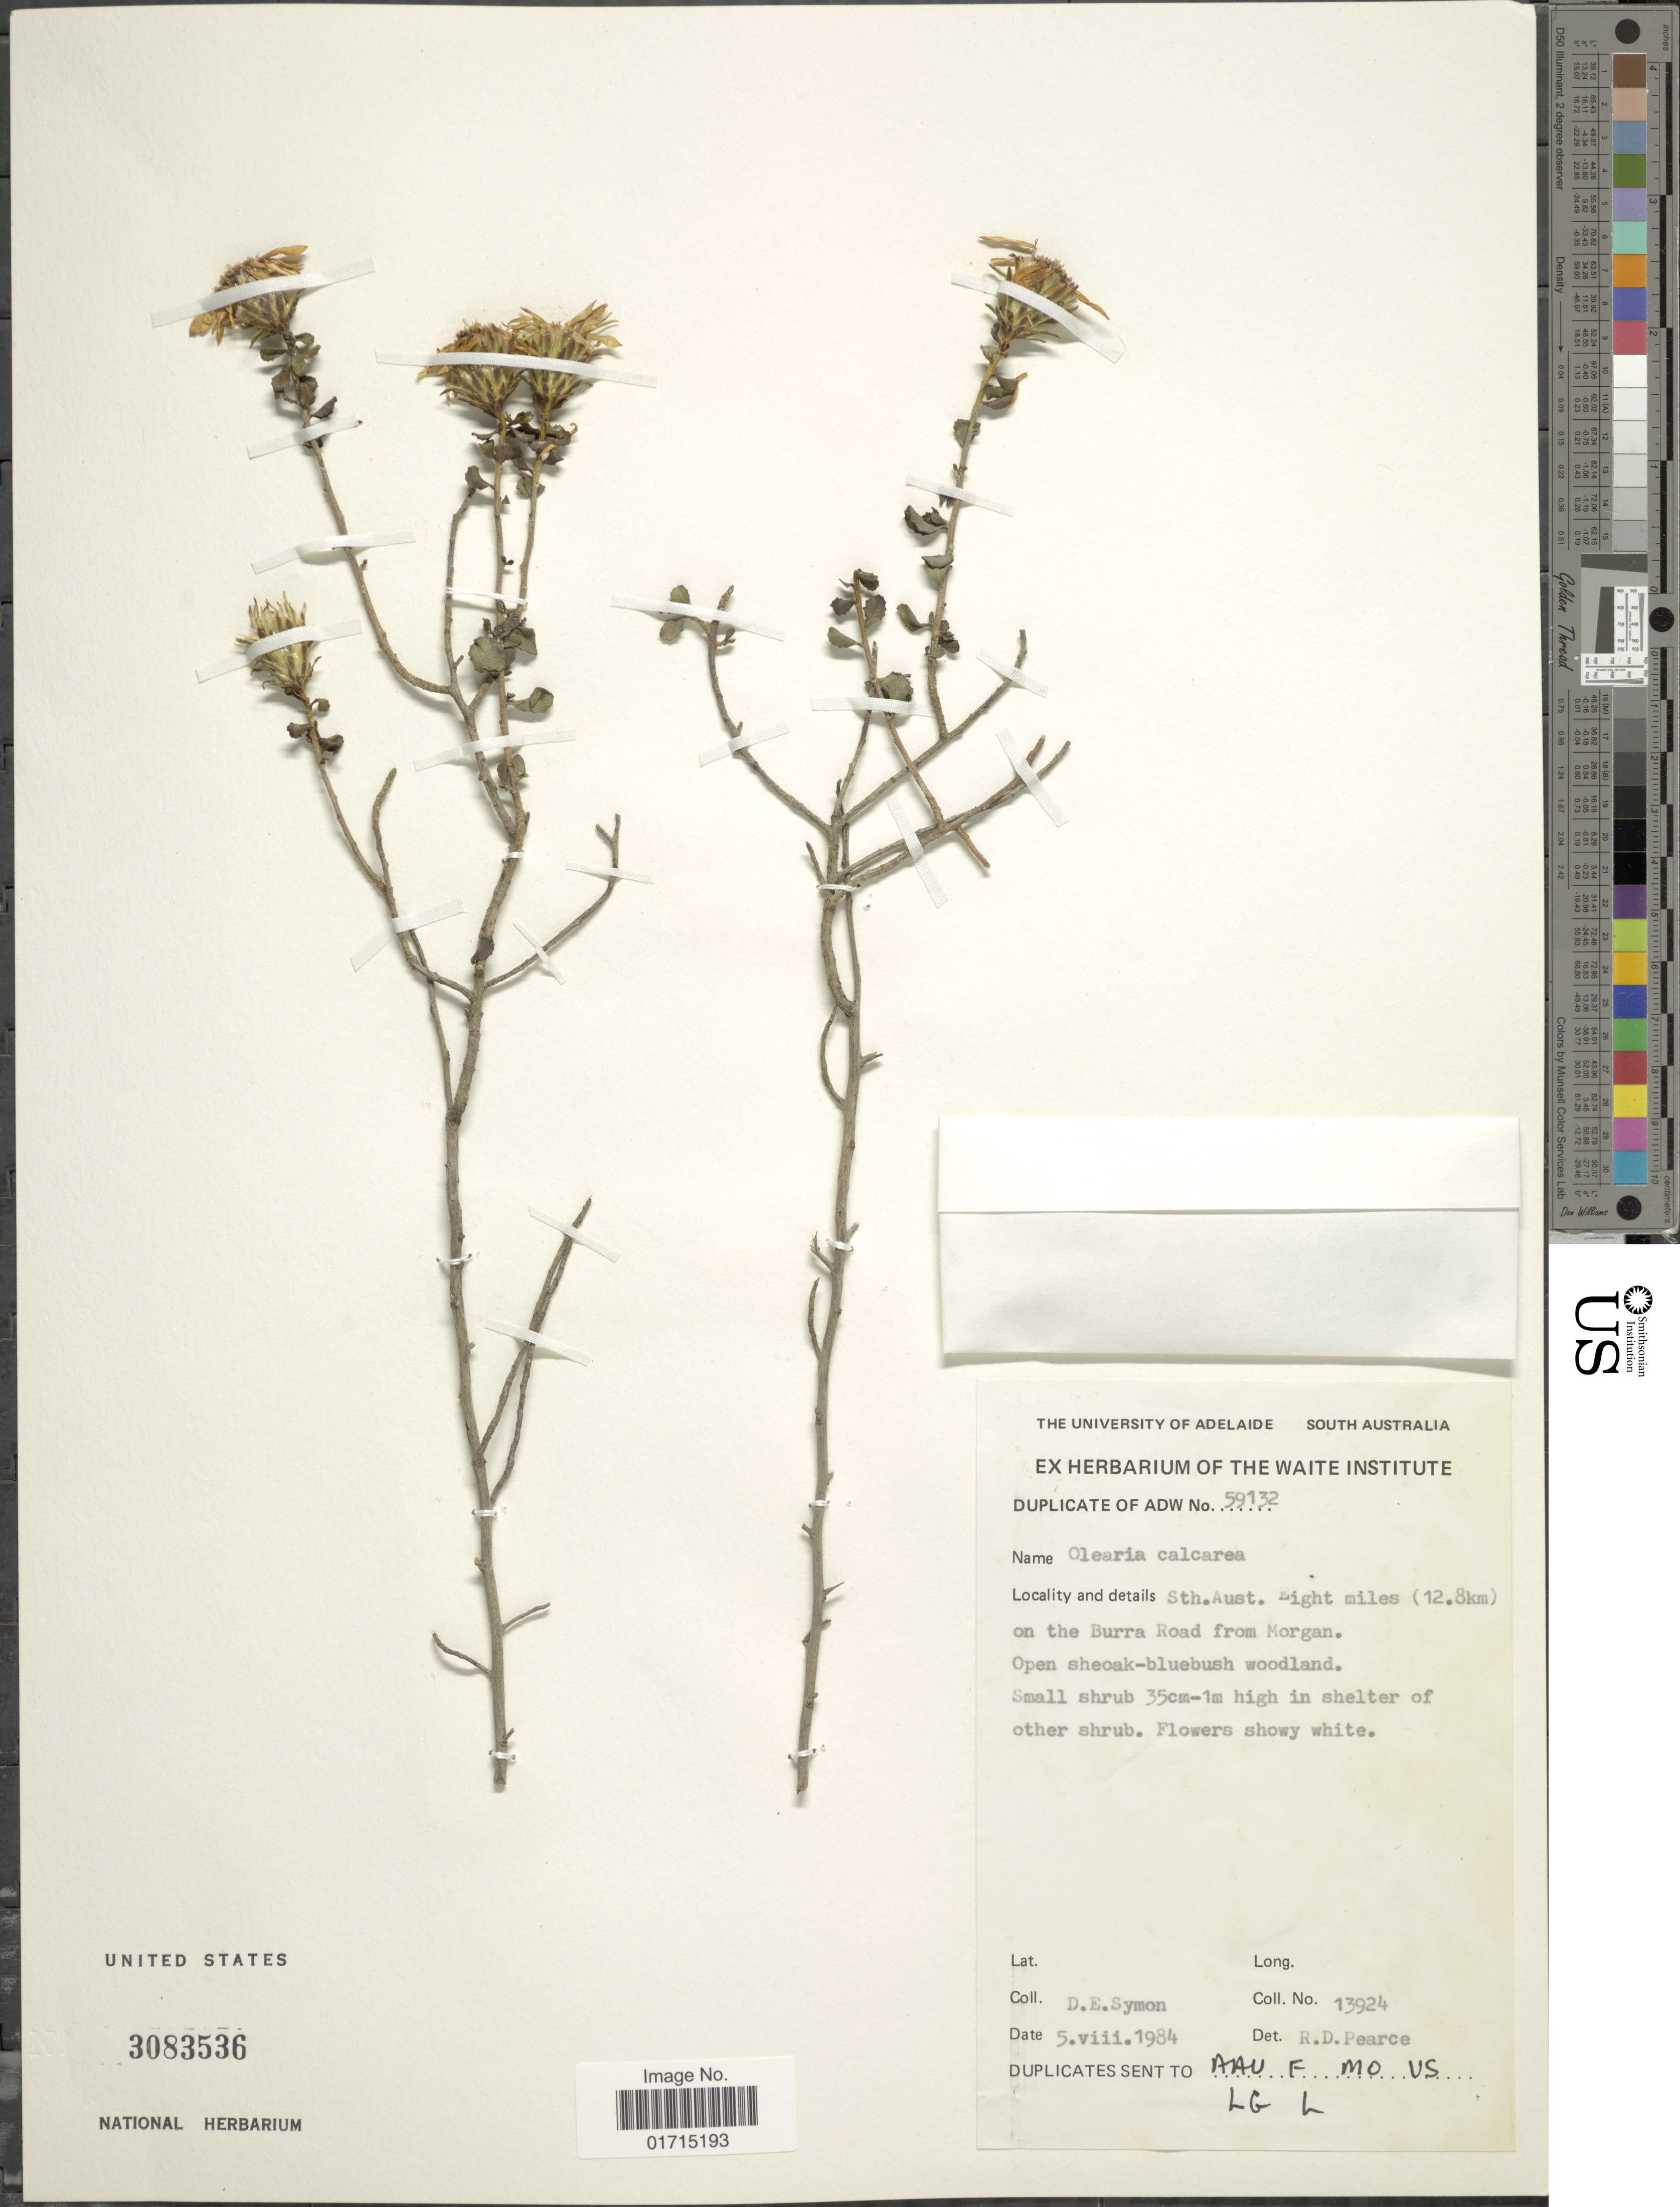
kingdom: Plantae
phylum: Tracheophyta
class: Magnoliopsida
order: Asterales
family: Asteraceae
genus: Olearia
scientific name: Olearia calcarea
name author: F. Muell. ex Benth.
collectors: D. Symon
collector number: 13924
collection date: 1984-08-05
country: Australia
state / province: South Australia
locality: Sth, Aust. Eight miles(12.8 km) on the Burra Road from Morgan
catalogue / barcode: US 3083536